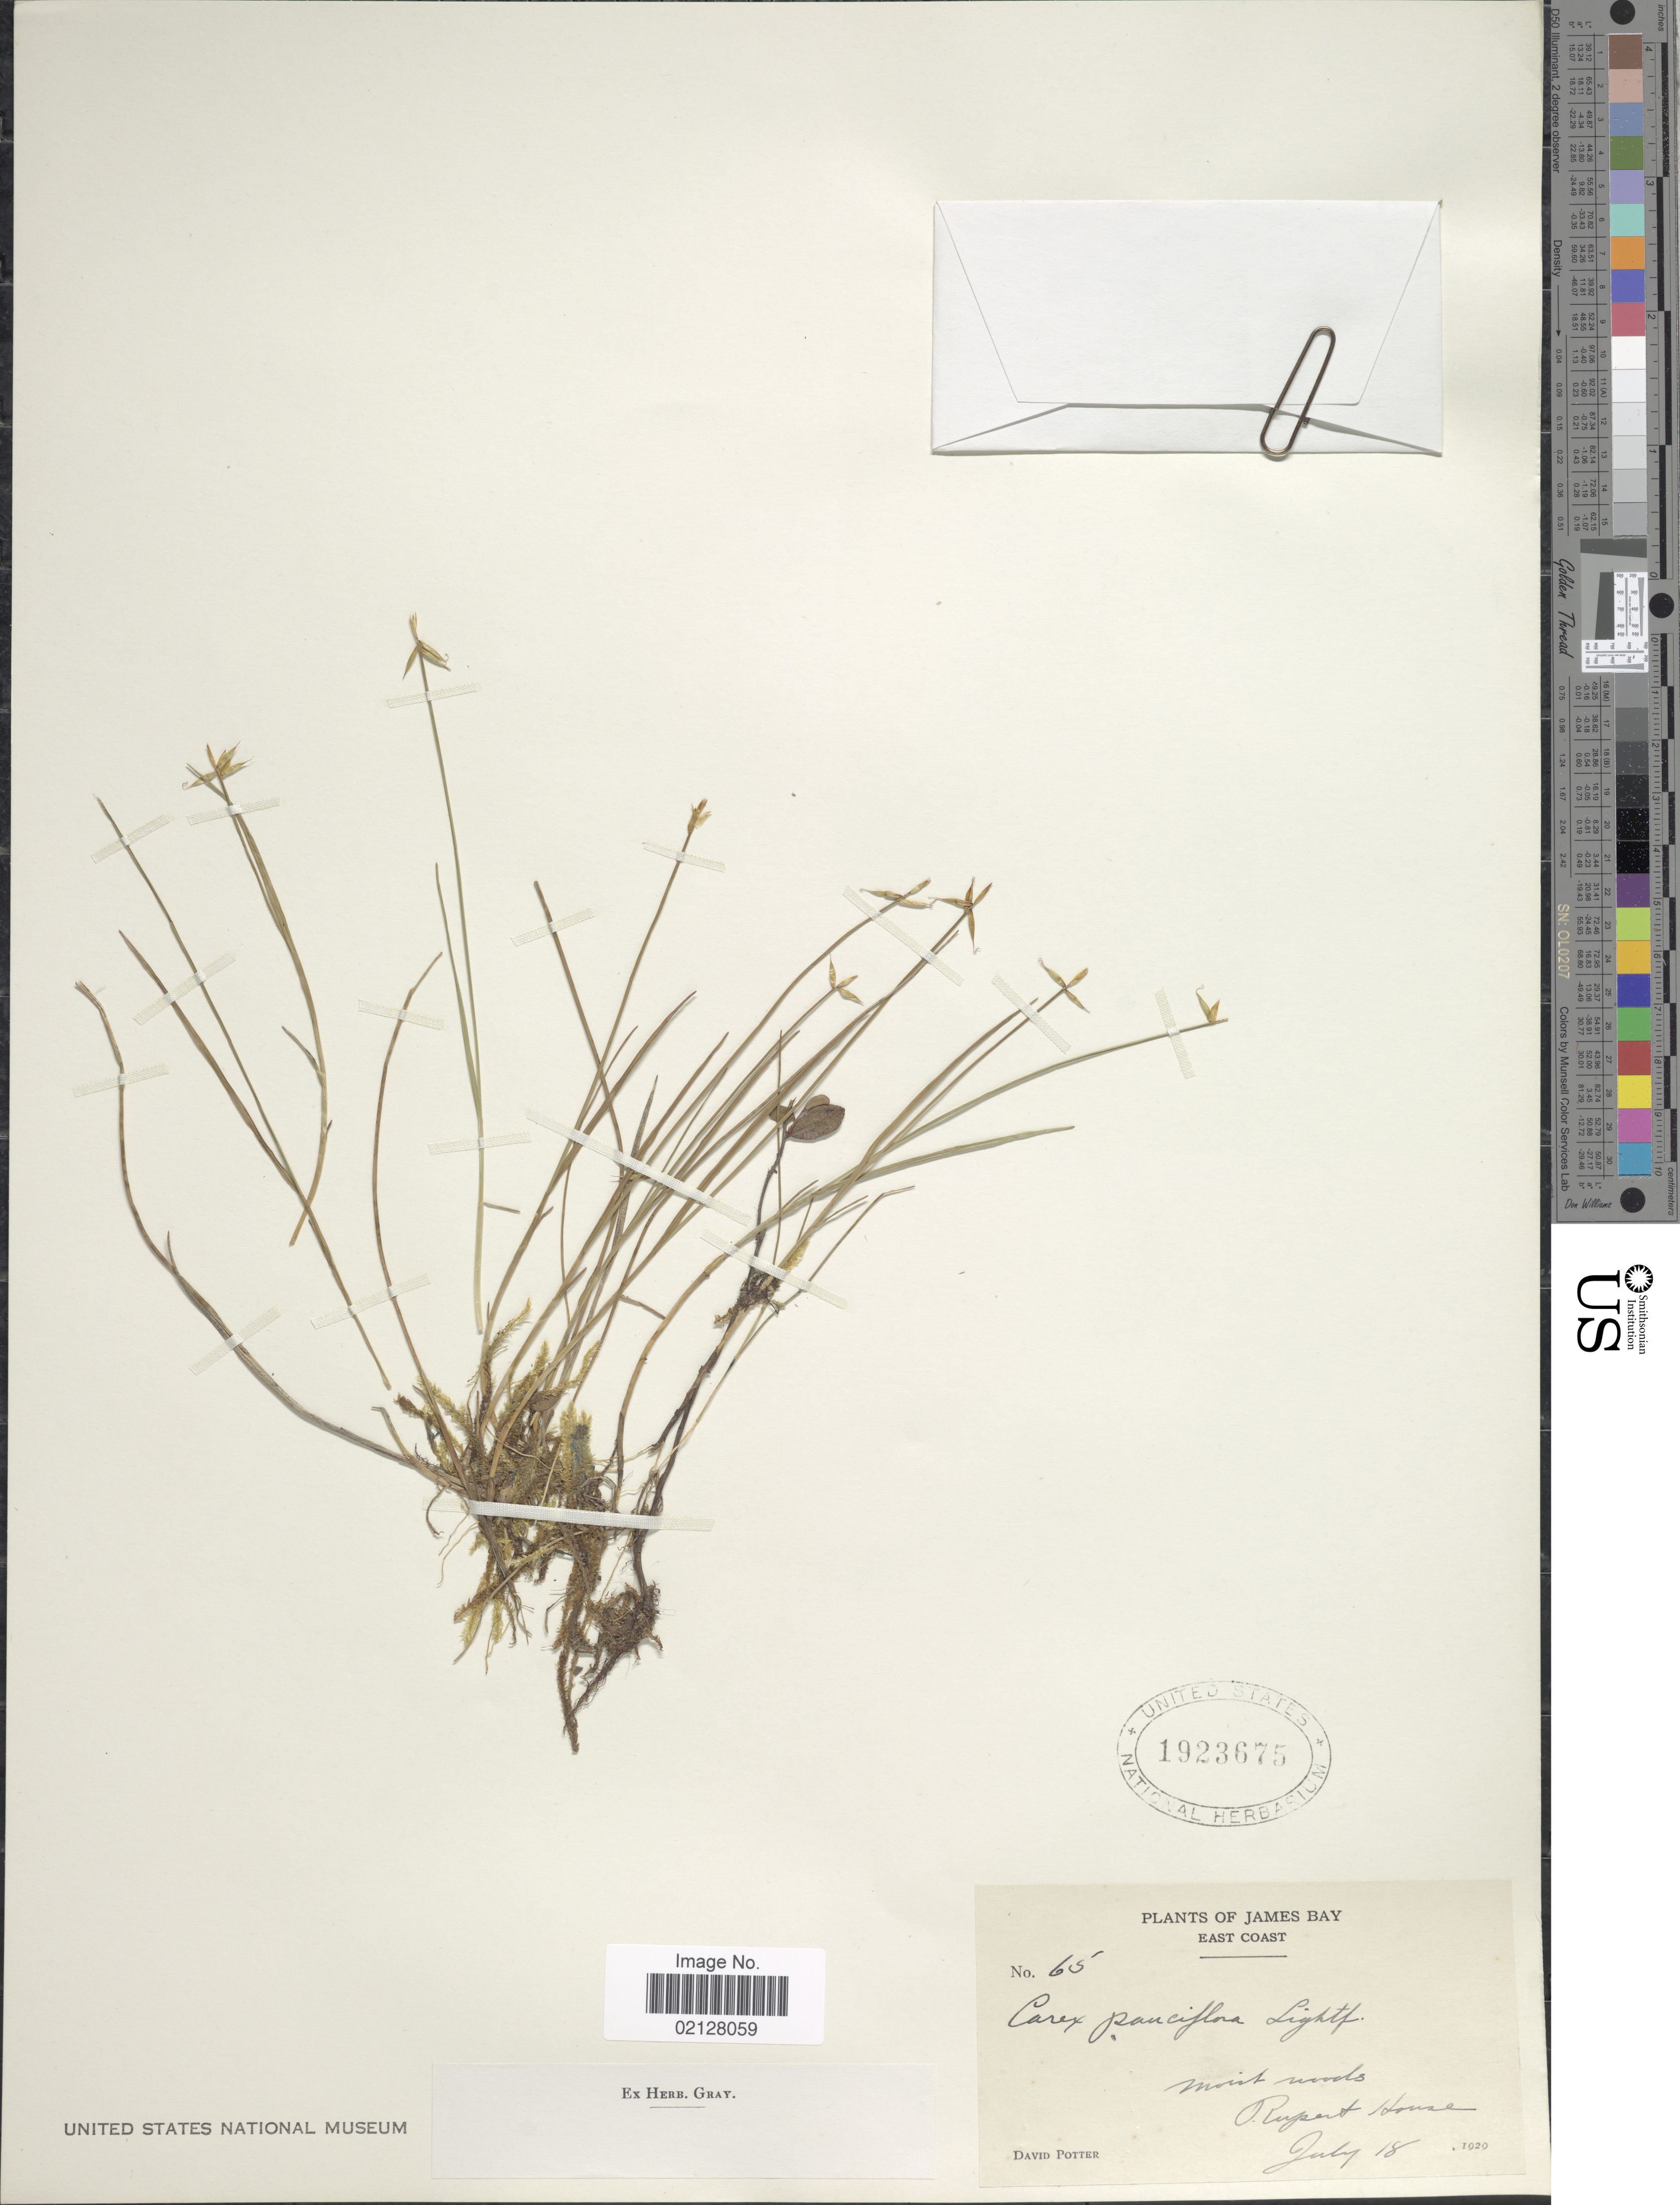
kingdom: Plantae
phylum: Tracheophyta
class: Liliopsida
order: Poales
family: Cyperaceae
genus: Carex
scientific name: Carex pauciflora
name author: Lightf.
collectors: D. Potter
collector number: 65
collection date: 1929-07-18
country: Canada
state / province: Quebec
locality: James Bay, East Coast. Rupert House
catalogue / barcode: US 1923675